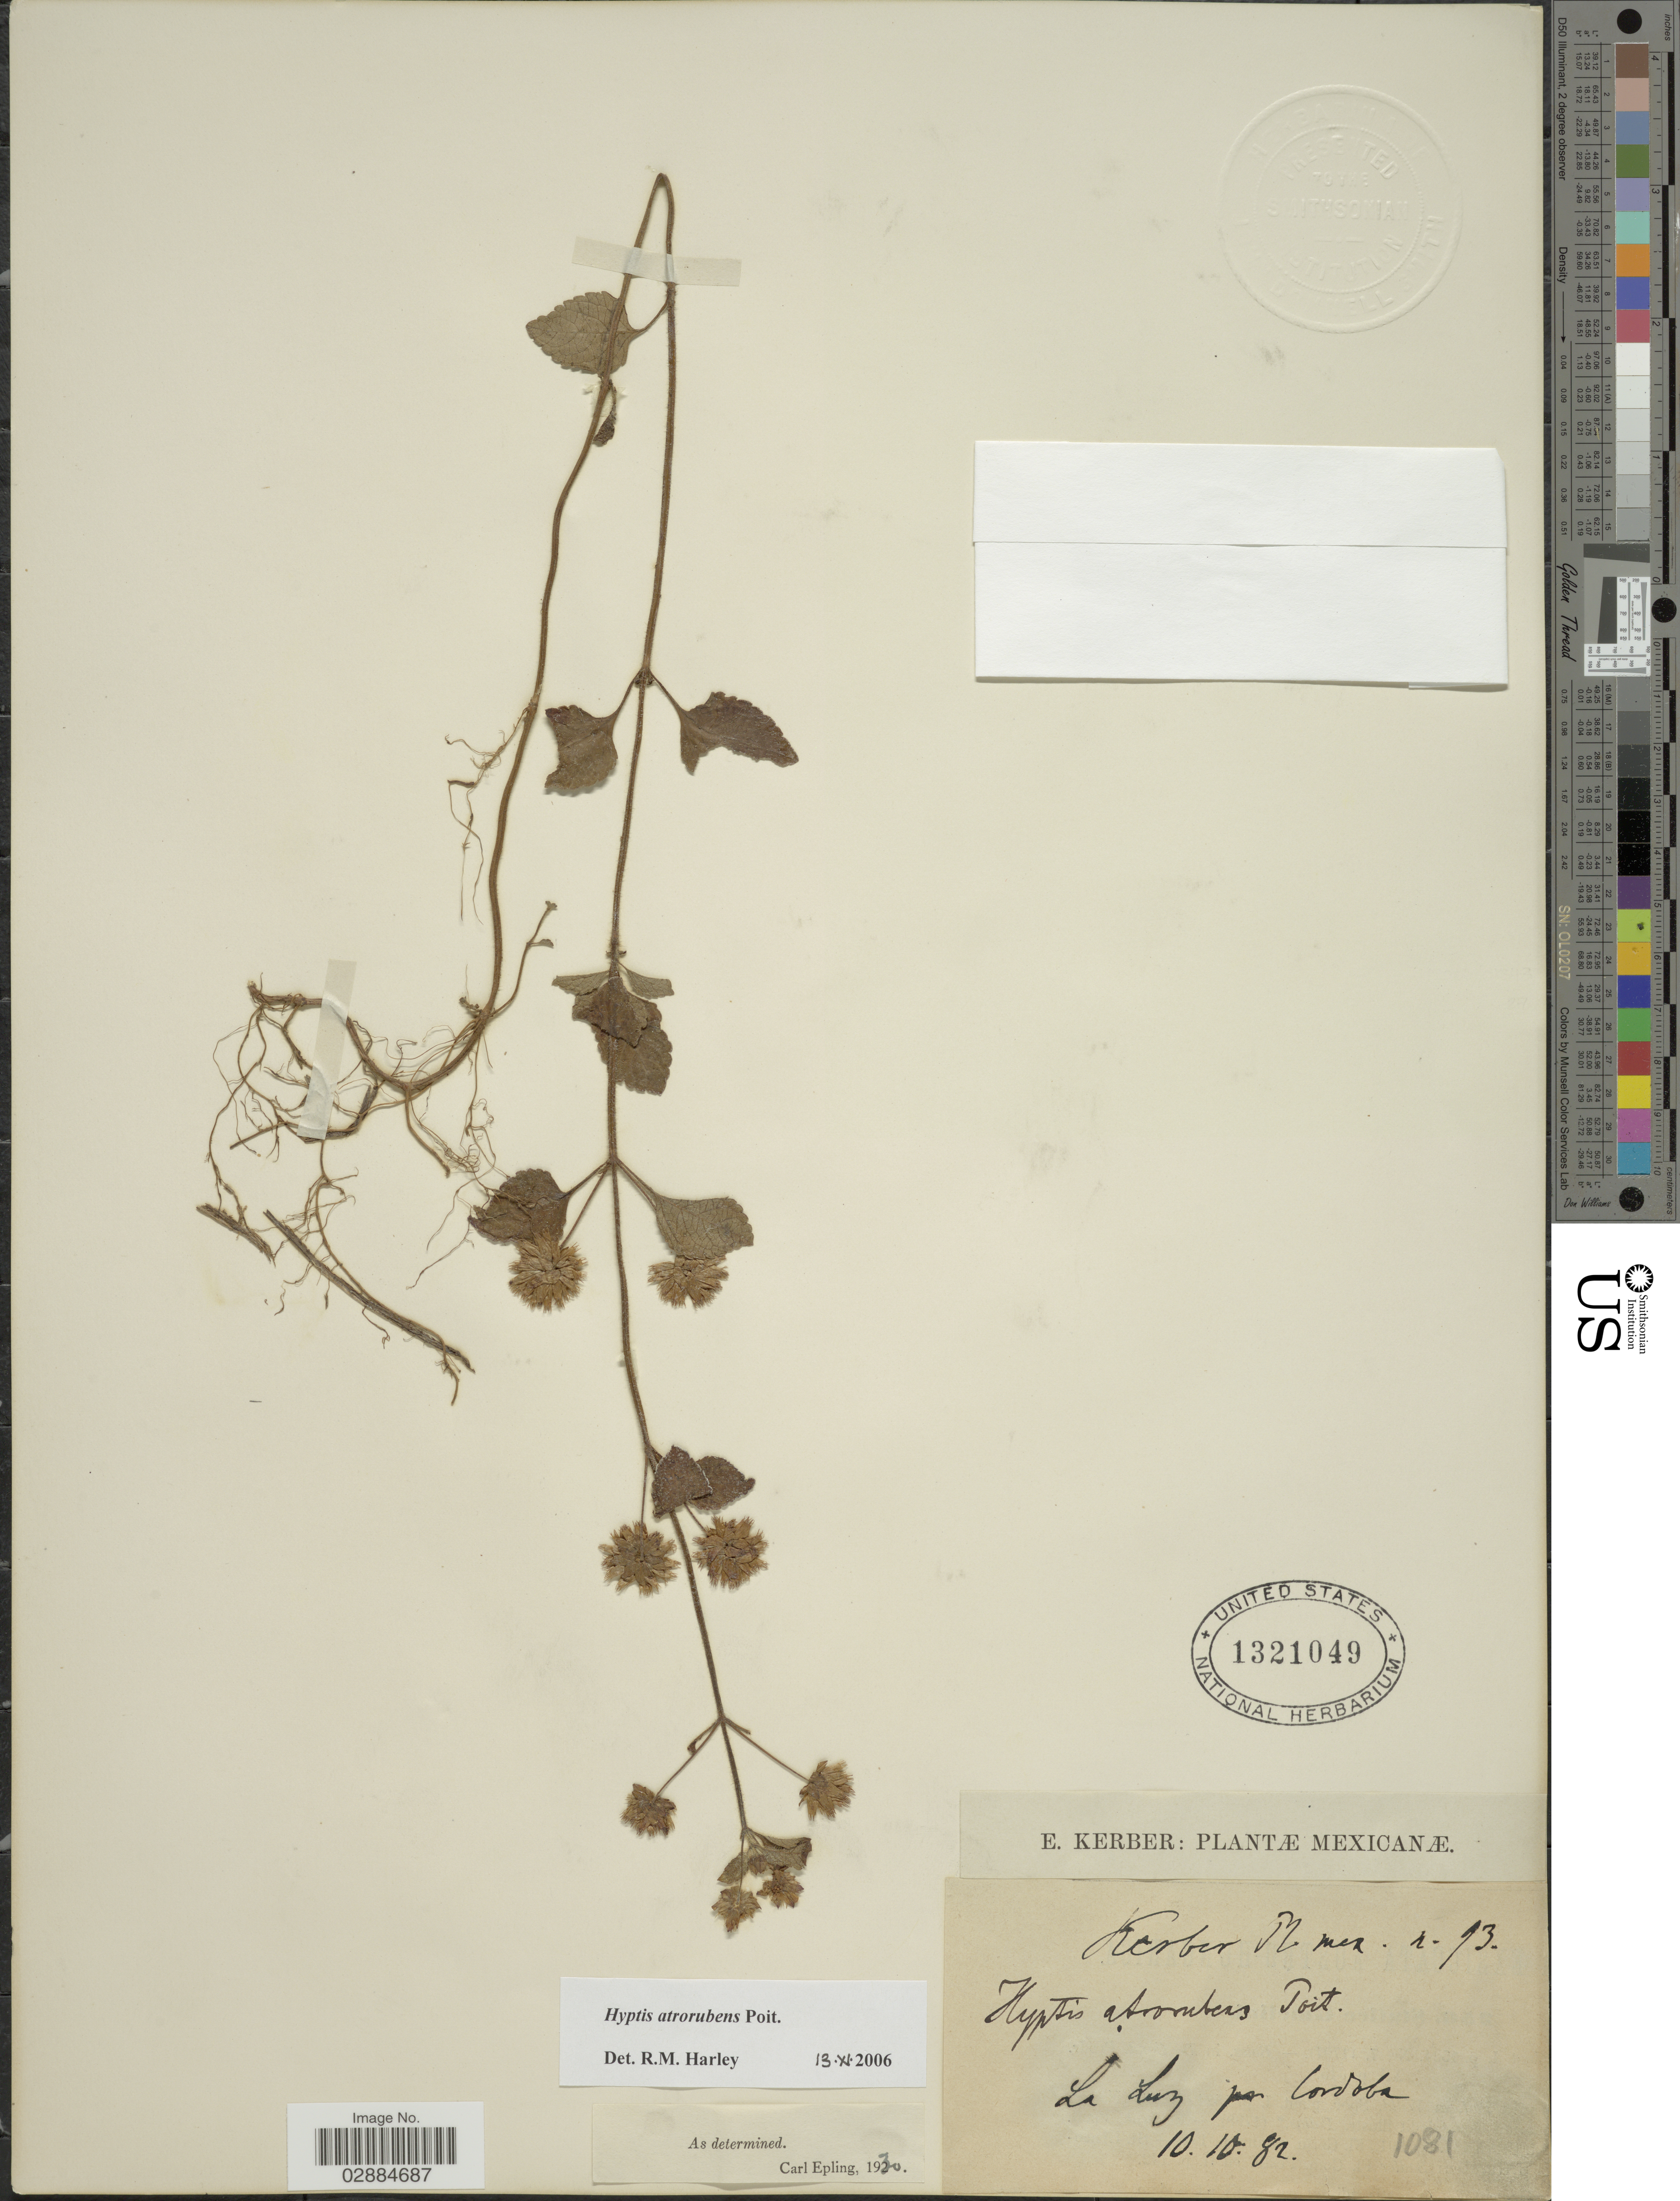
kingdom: Plantae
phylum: Tracheophyta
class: Magnoliopsida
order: Lamiales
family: Lamiaceae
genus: Hyptis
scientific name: Hyptis atrorubens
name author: Poit.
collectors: E. Kerber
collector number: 93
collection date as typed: Transcribed d/m/y: 10/10/82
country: Mexico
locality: La Luz pr Cordova.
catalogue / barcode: US 1321049